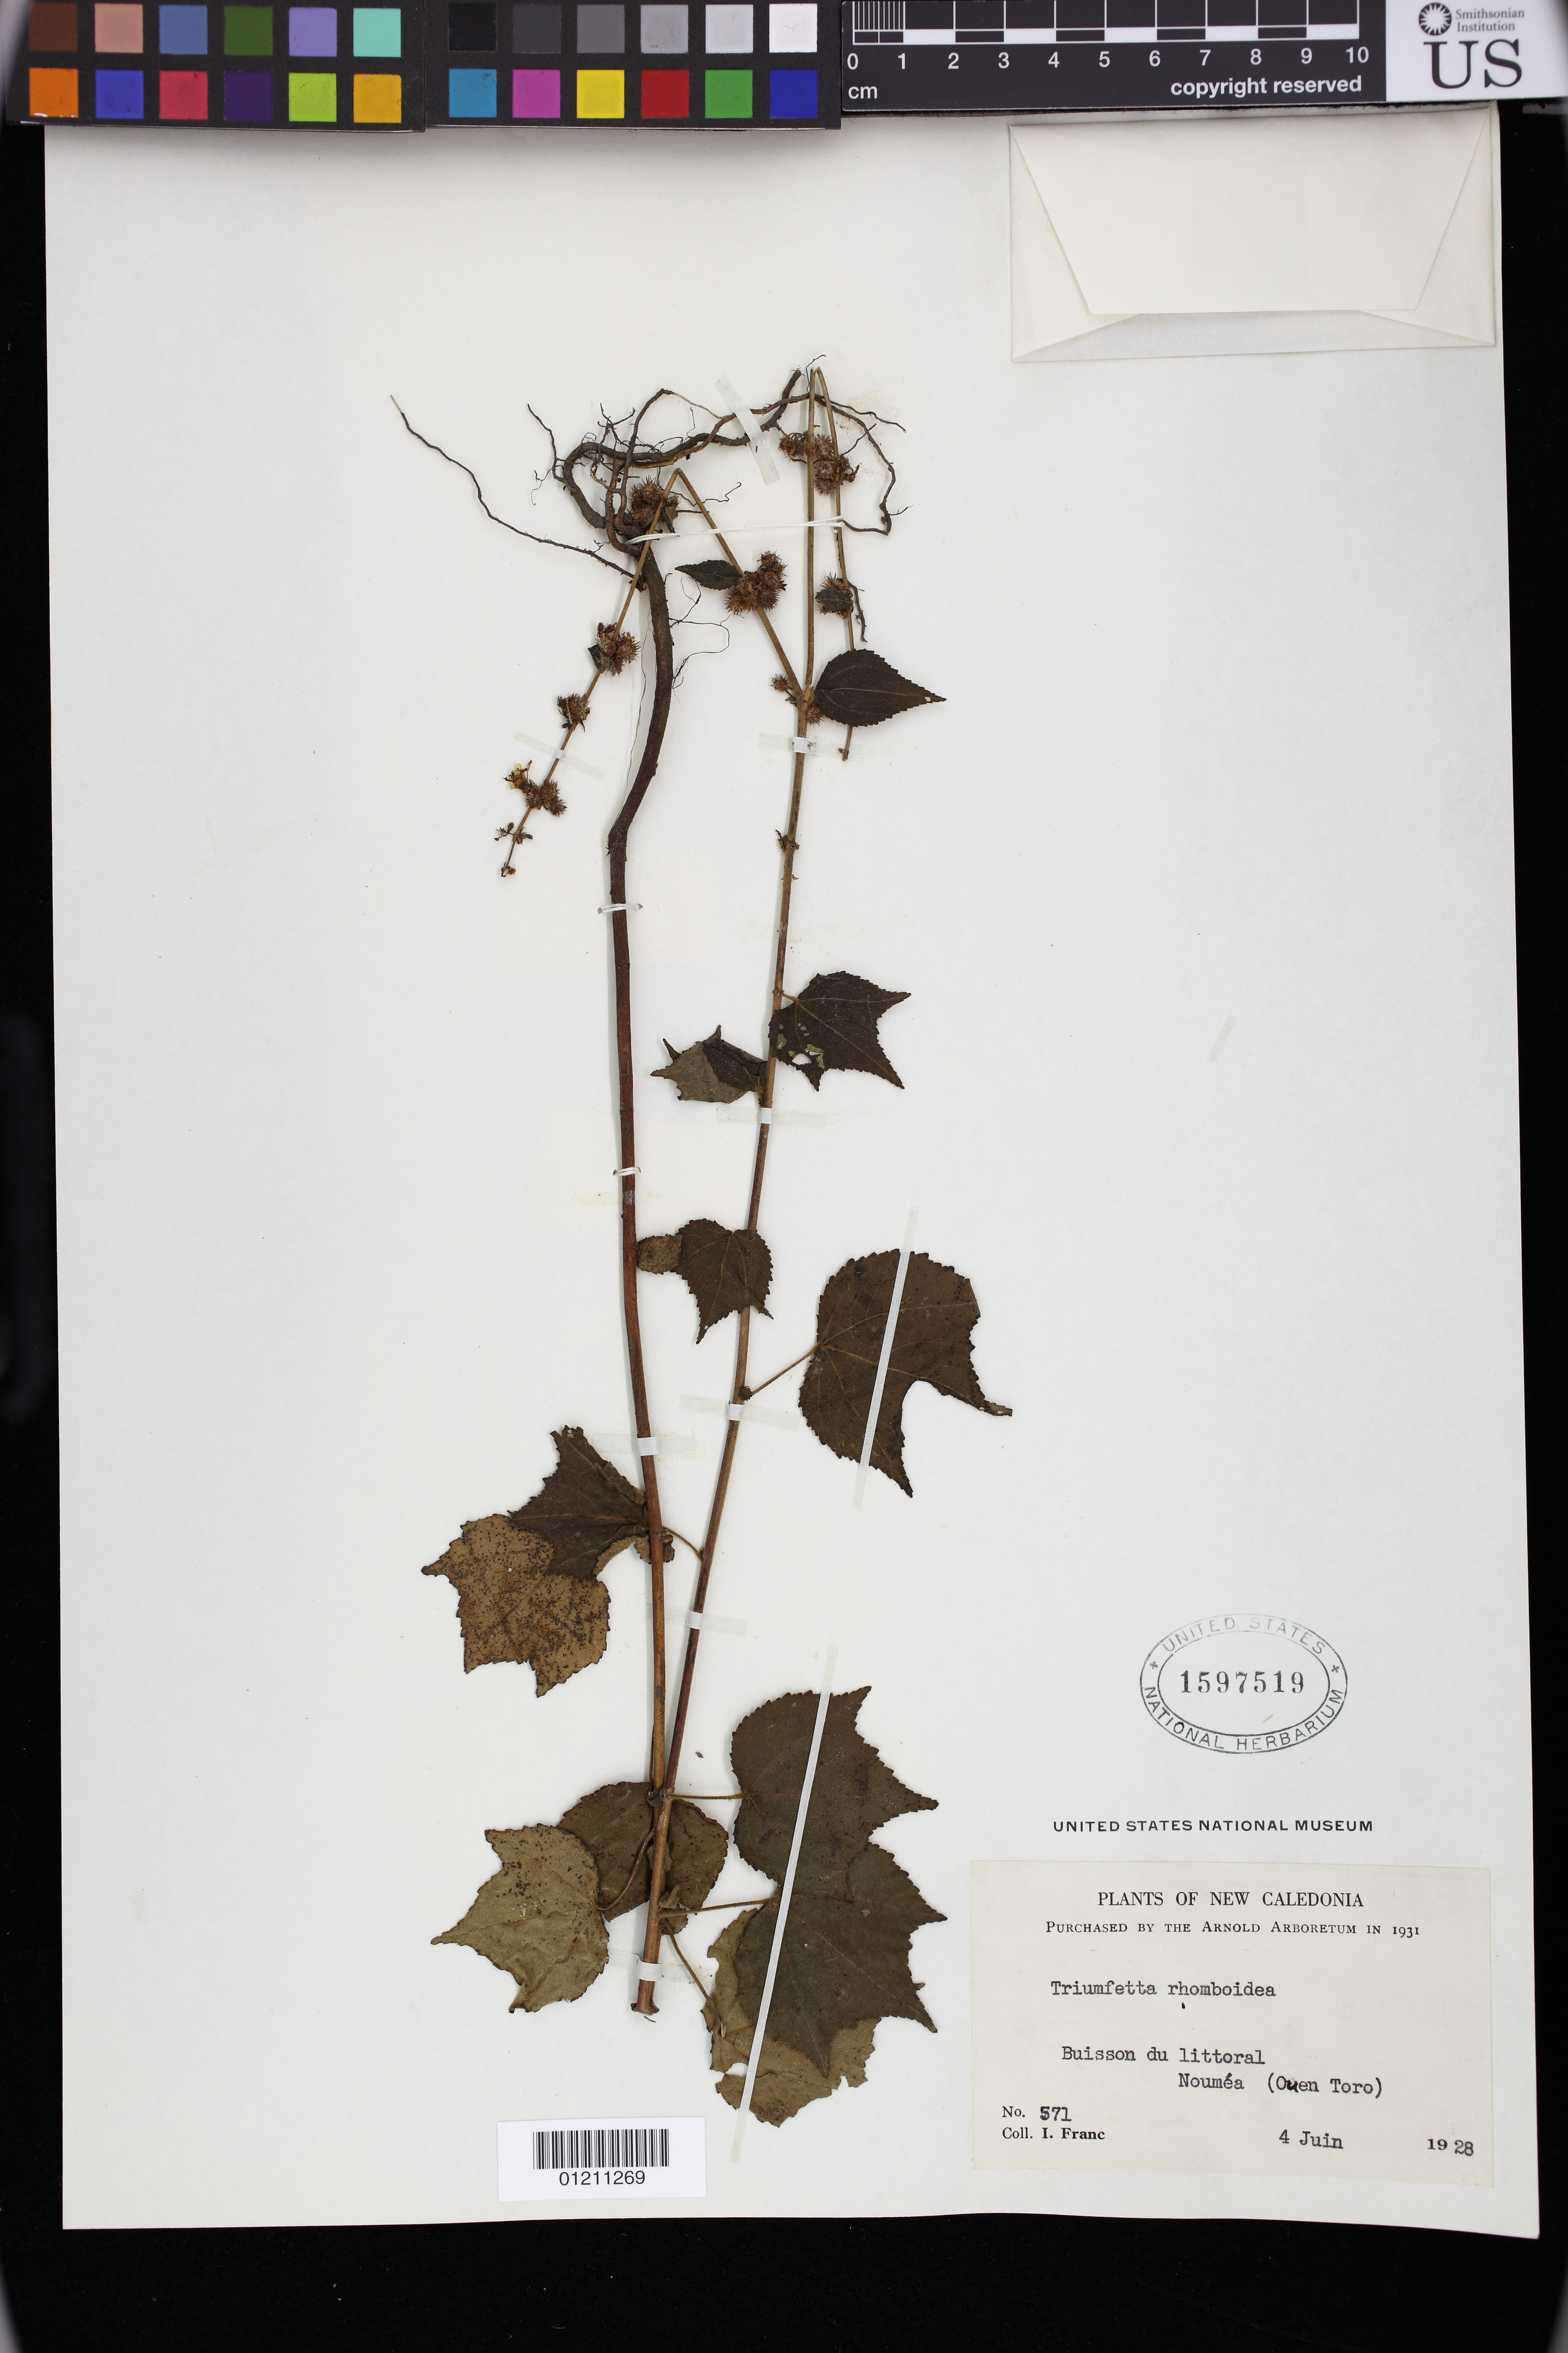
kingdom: Plantae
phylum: Tracheophyta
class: Magnoliopsida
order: Malvales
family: Malvaceae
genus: Triumfetta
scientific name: Triumfetta rhomboidea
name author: Jacq.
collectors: I. Franc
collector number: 571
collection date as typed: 28 Jun 1928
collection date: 1928-06-28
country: New Caledonia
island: New Caledonia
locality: Buisson du littoral. Noumea (Ouen Toro)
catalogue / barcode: US 1597519